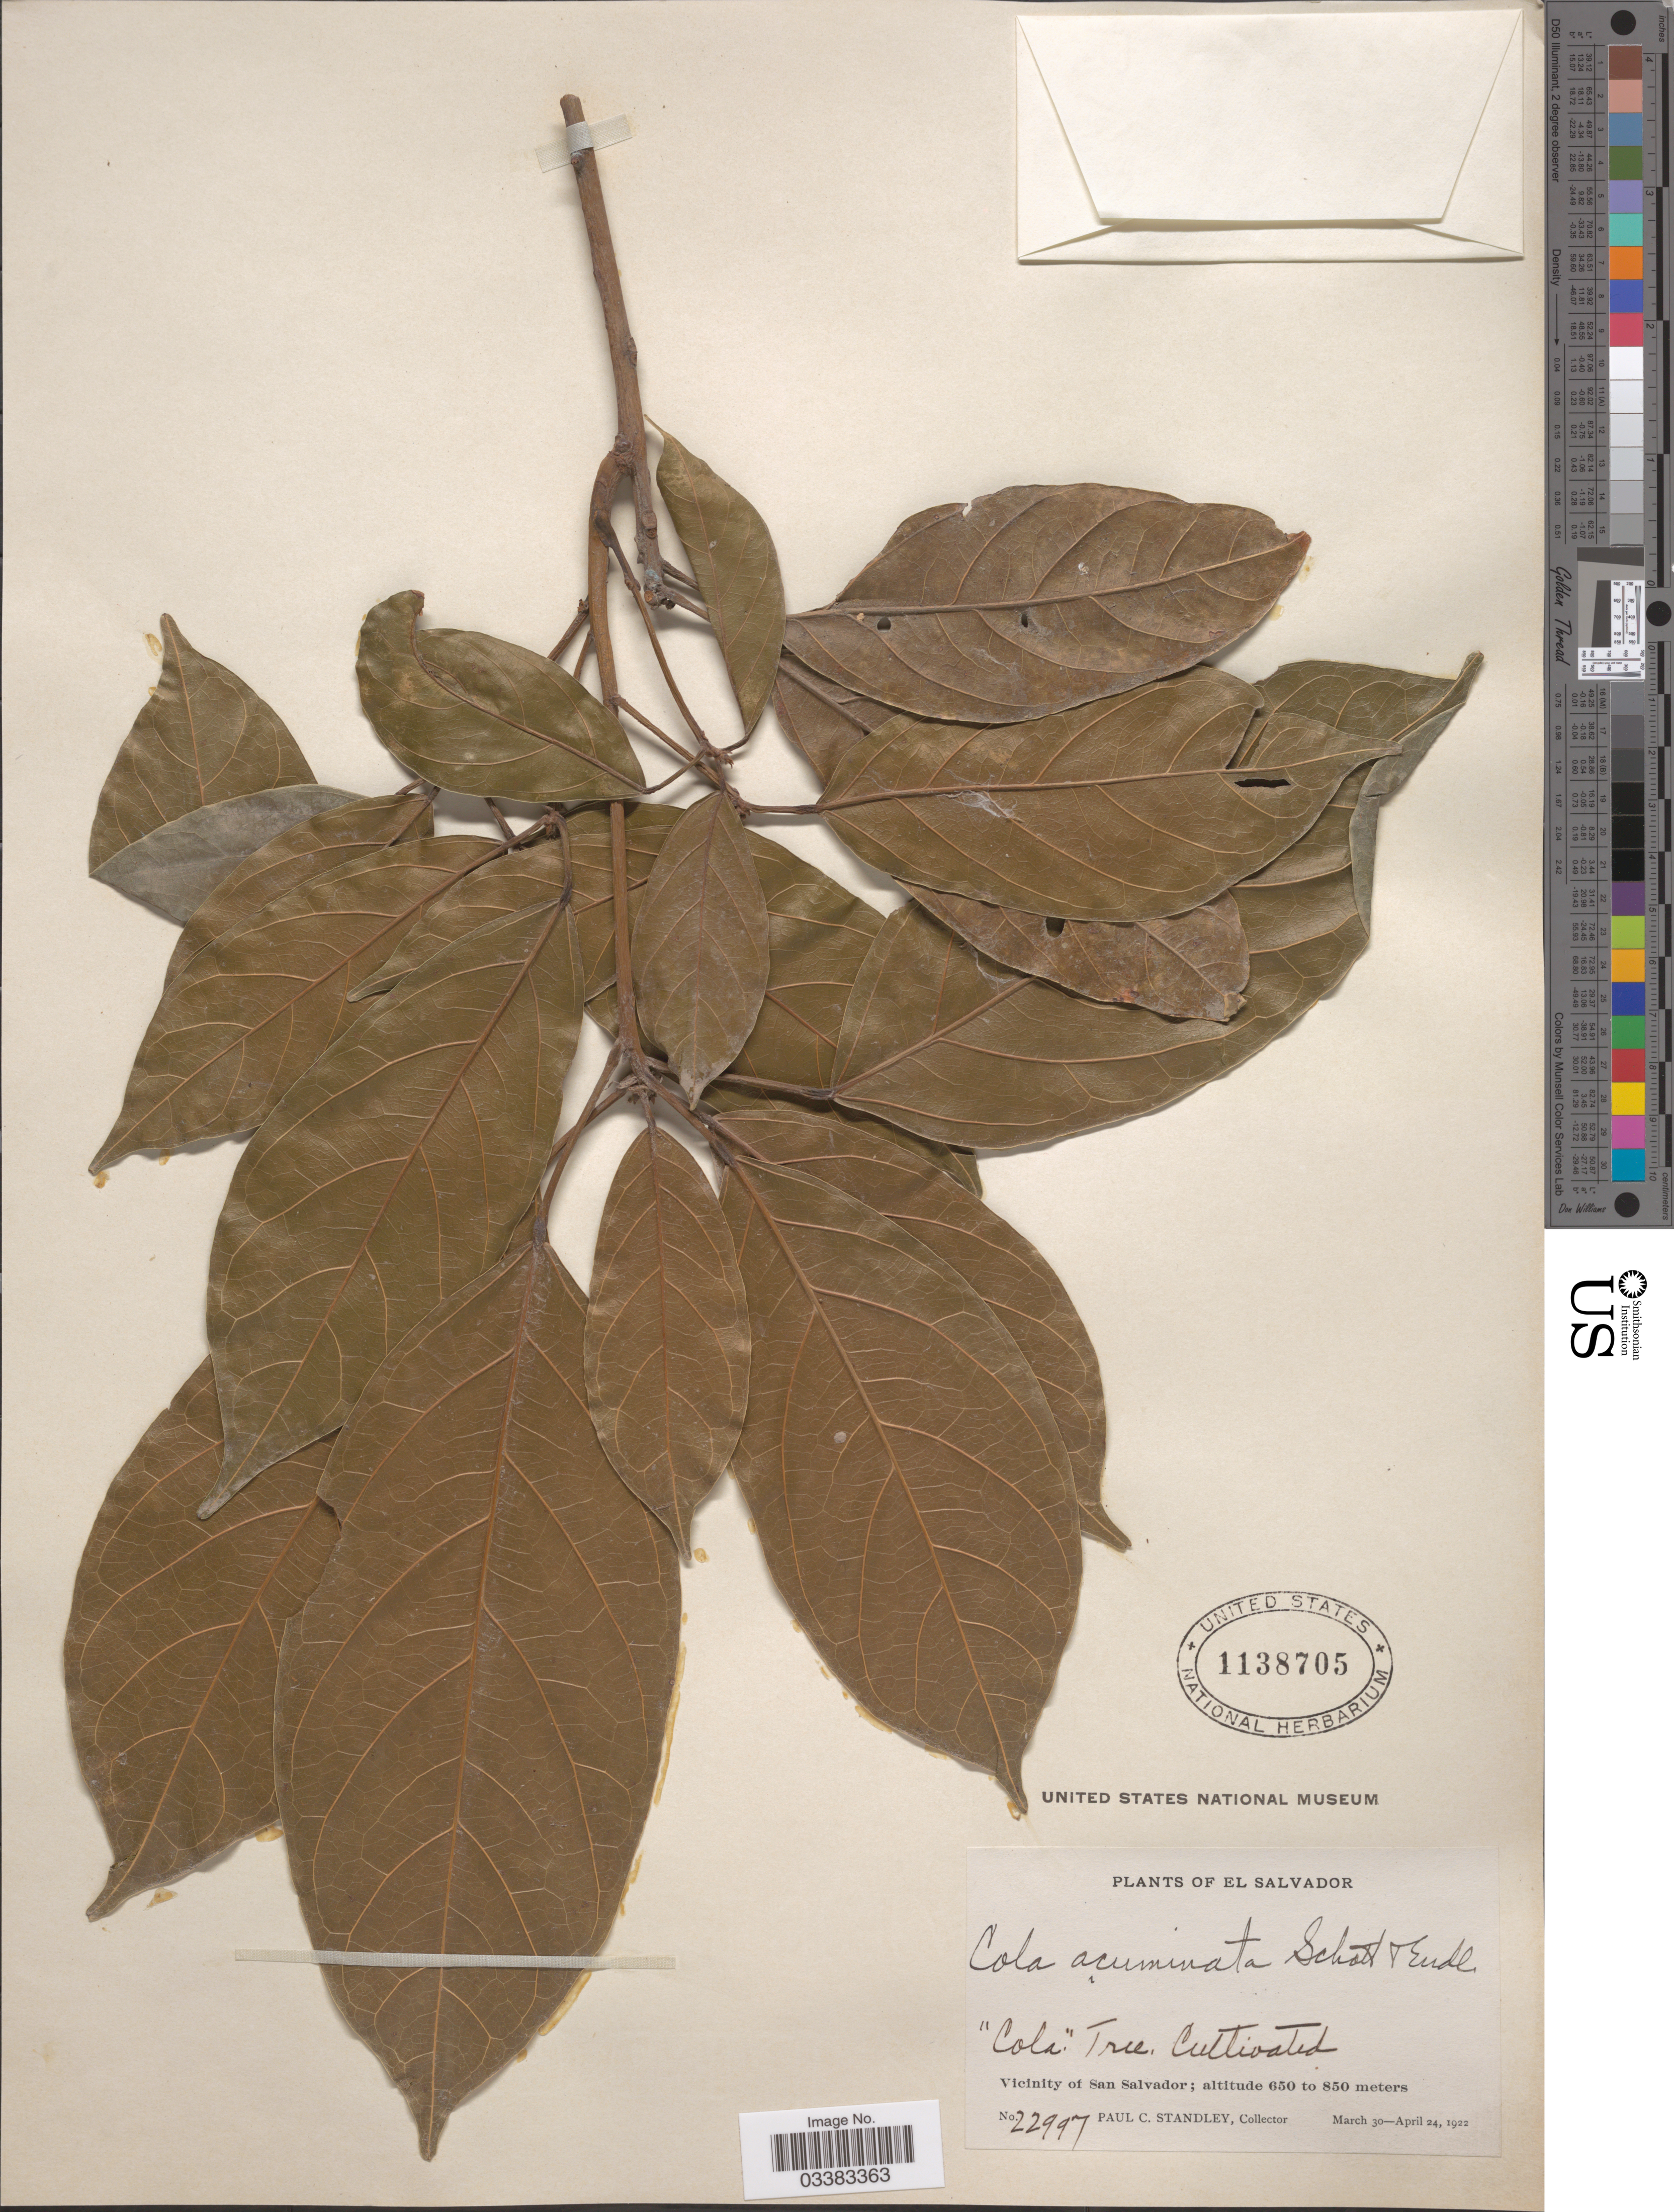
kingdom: Plantae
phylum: Tracheophyta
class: Magnoliopsida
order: Malvales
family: Malvaceae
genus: Cola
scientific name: Cola acuminata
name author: (P. Beauv.) Schott & Endl.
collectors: P. C. Standley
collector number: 22997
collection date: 1922-03-30/1922-04-24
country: El Salvador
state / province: San Salvador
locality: Vicinity of San Salvador.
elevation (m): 650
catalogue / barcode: US 1138705